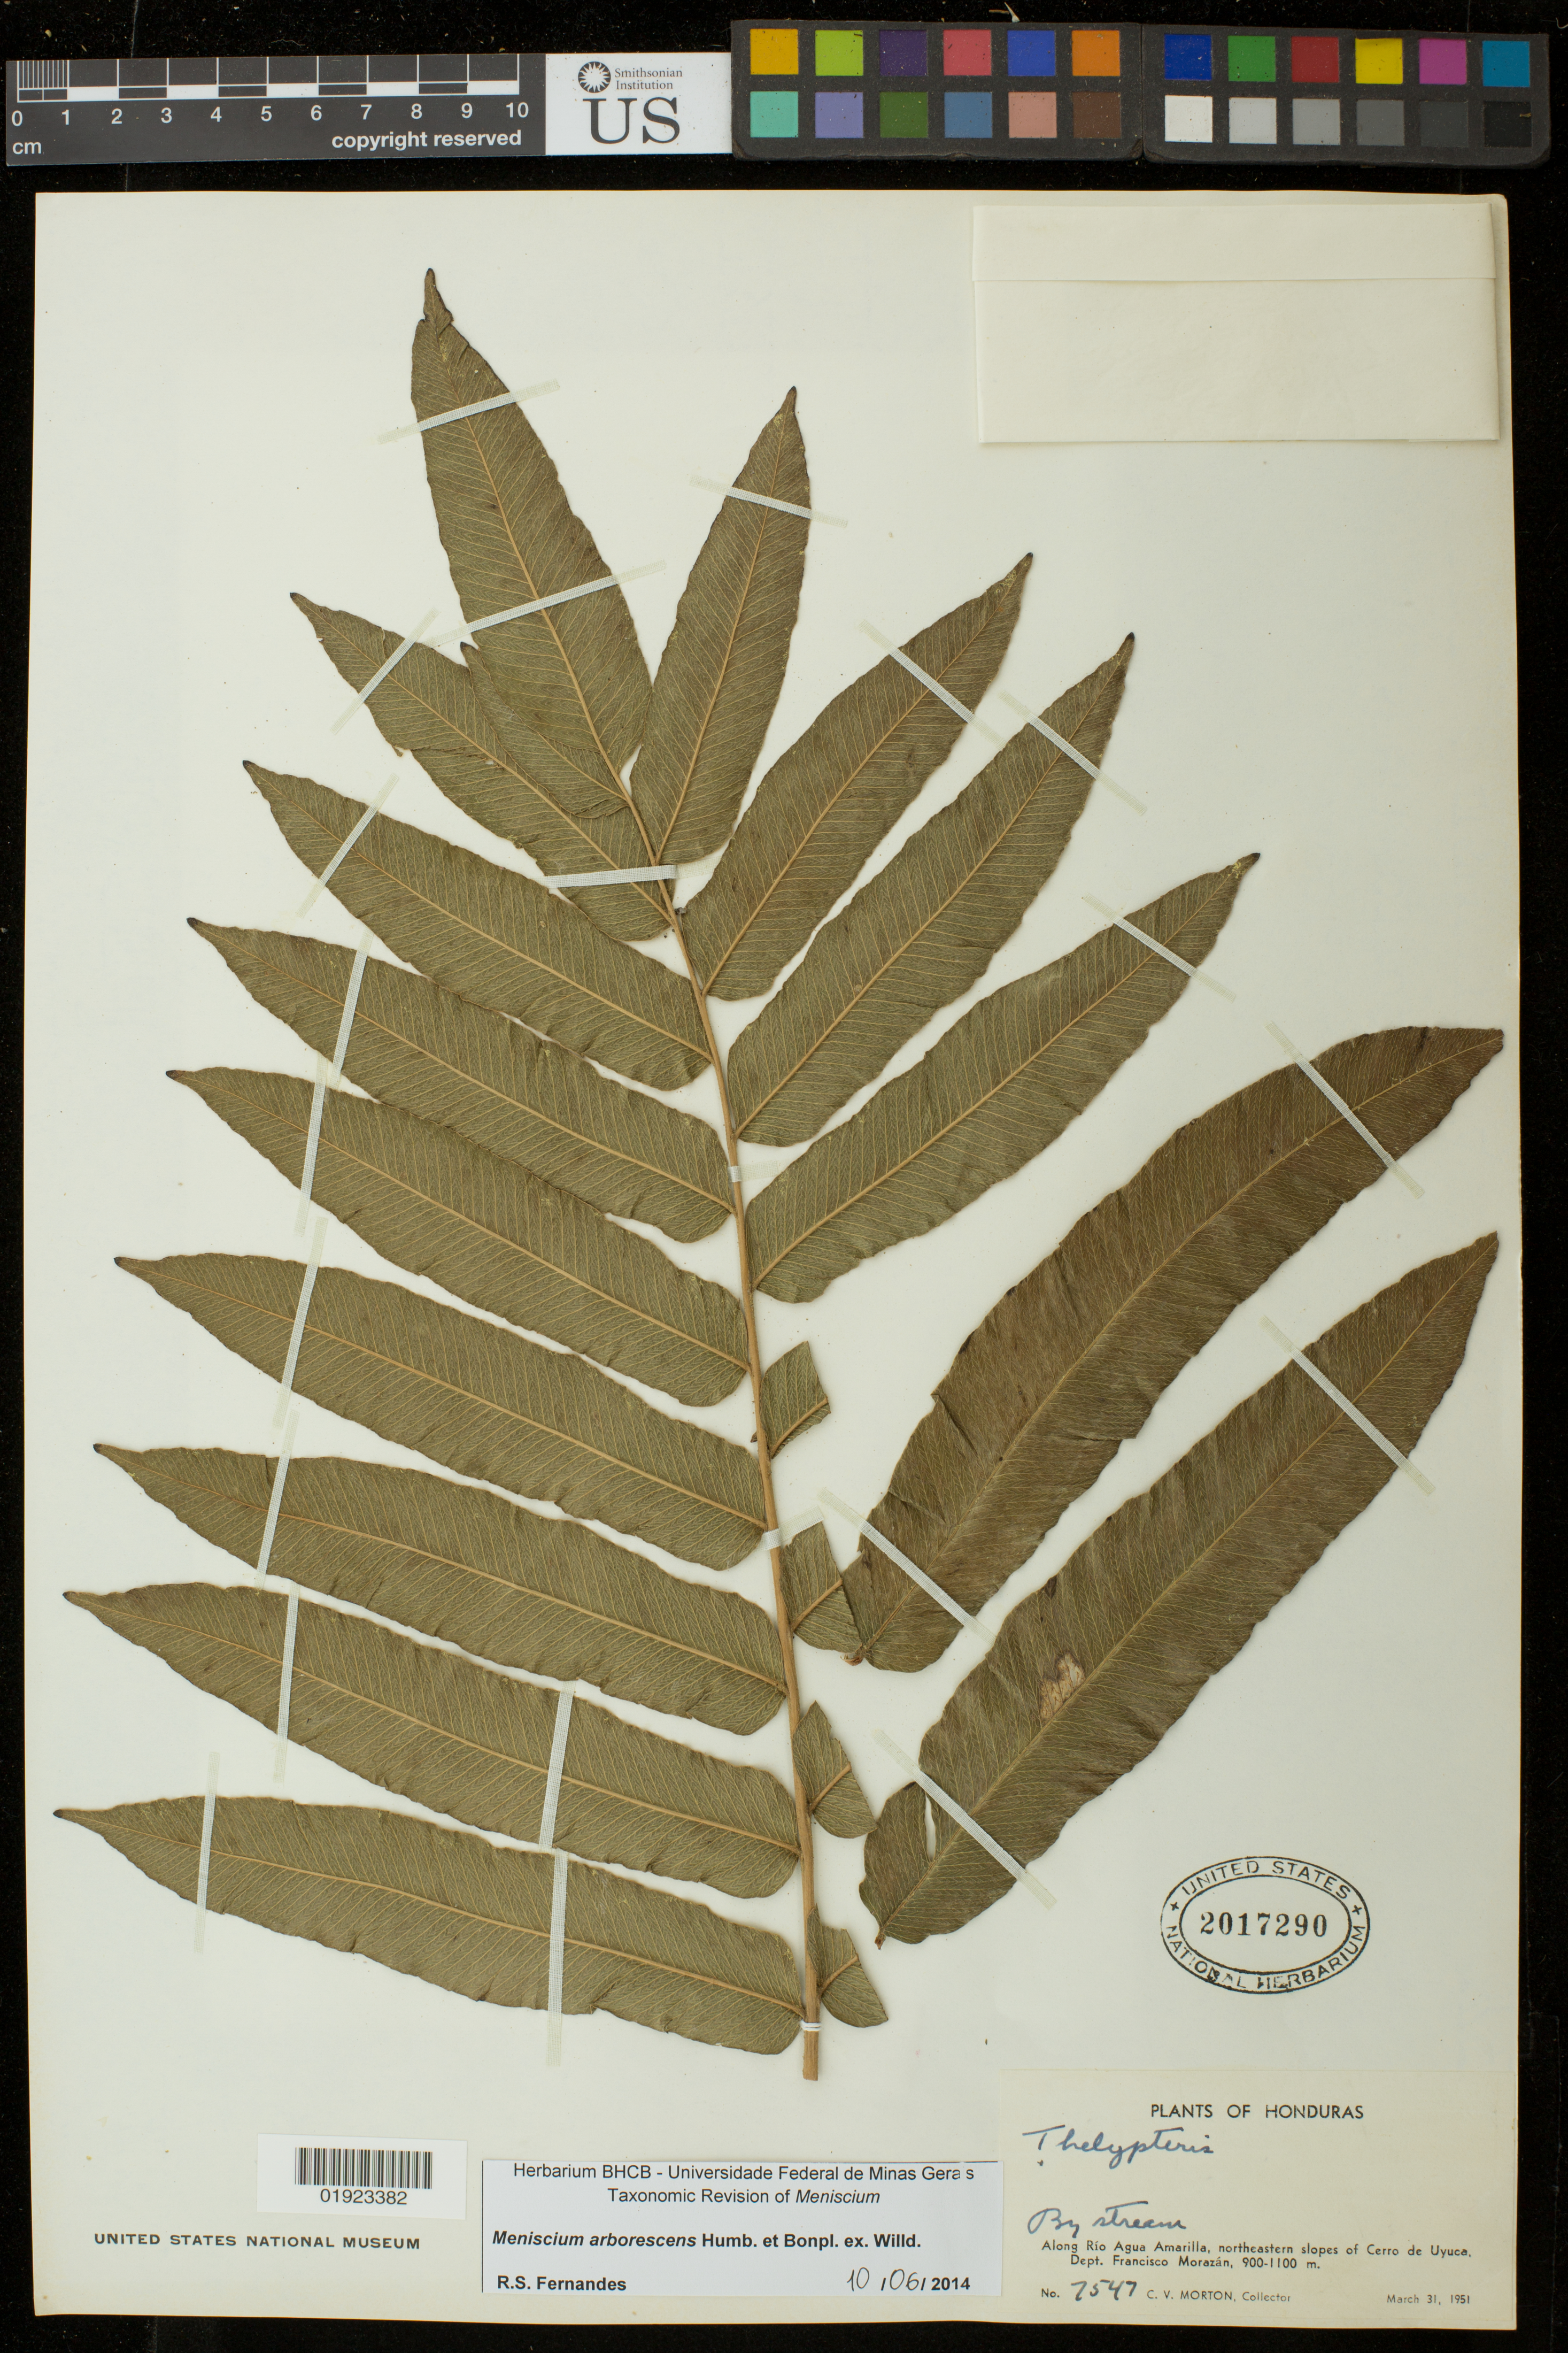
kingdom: Plantae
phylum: Tracheophyta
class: Polypodiopsida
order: Polypodiales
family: Thelypteridaceae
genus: Meniscium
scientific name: Meniscium arborescens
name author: Humb. & Bonpl. ex Willd.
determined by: Fernandes, R. S.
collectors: C. V. Morton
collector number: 7547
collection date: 1951-03-31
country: Honduras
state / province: Fco. Morazán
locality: Along Rio Agua Amarilla, northeastern slopes of Cerro de Uyuca.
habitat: By stream.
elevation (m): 900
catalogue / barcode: US 2017290